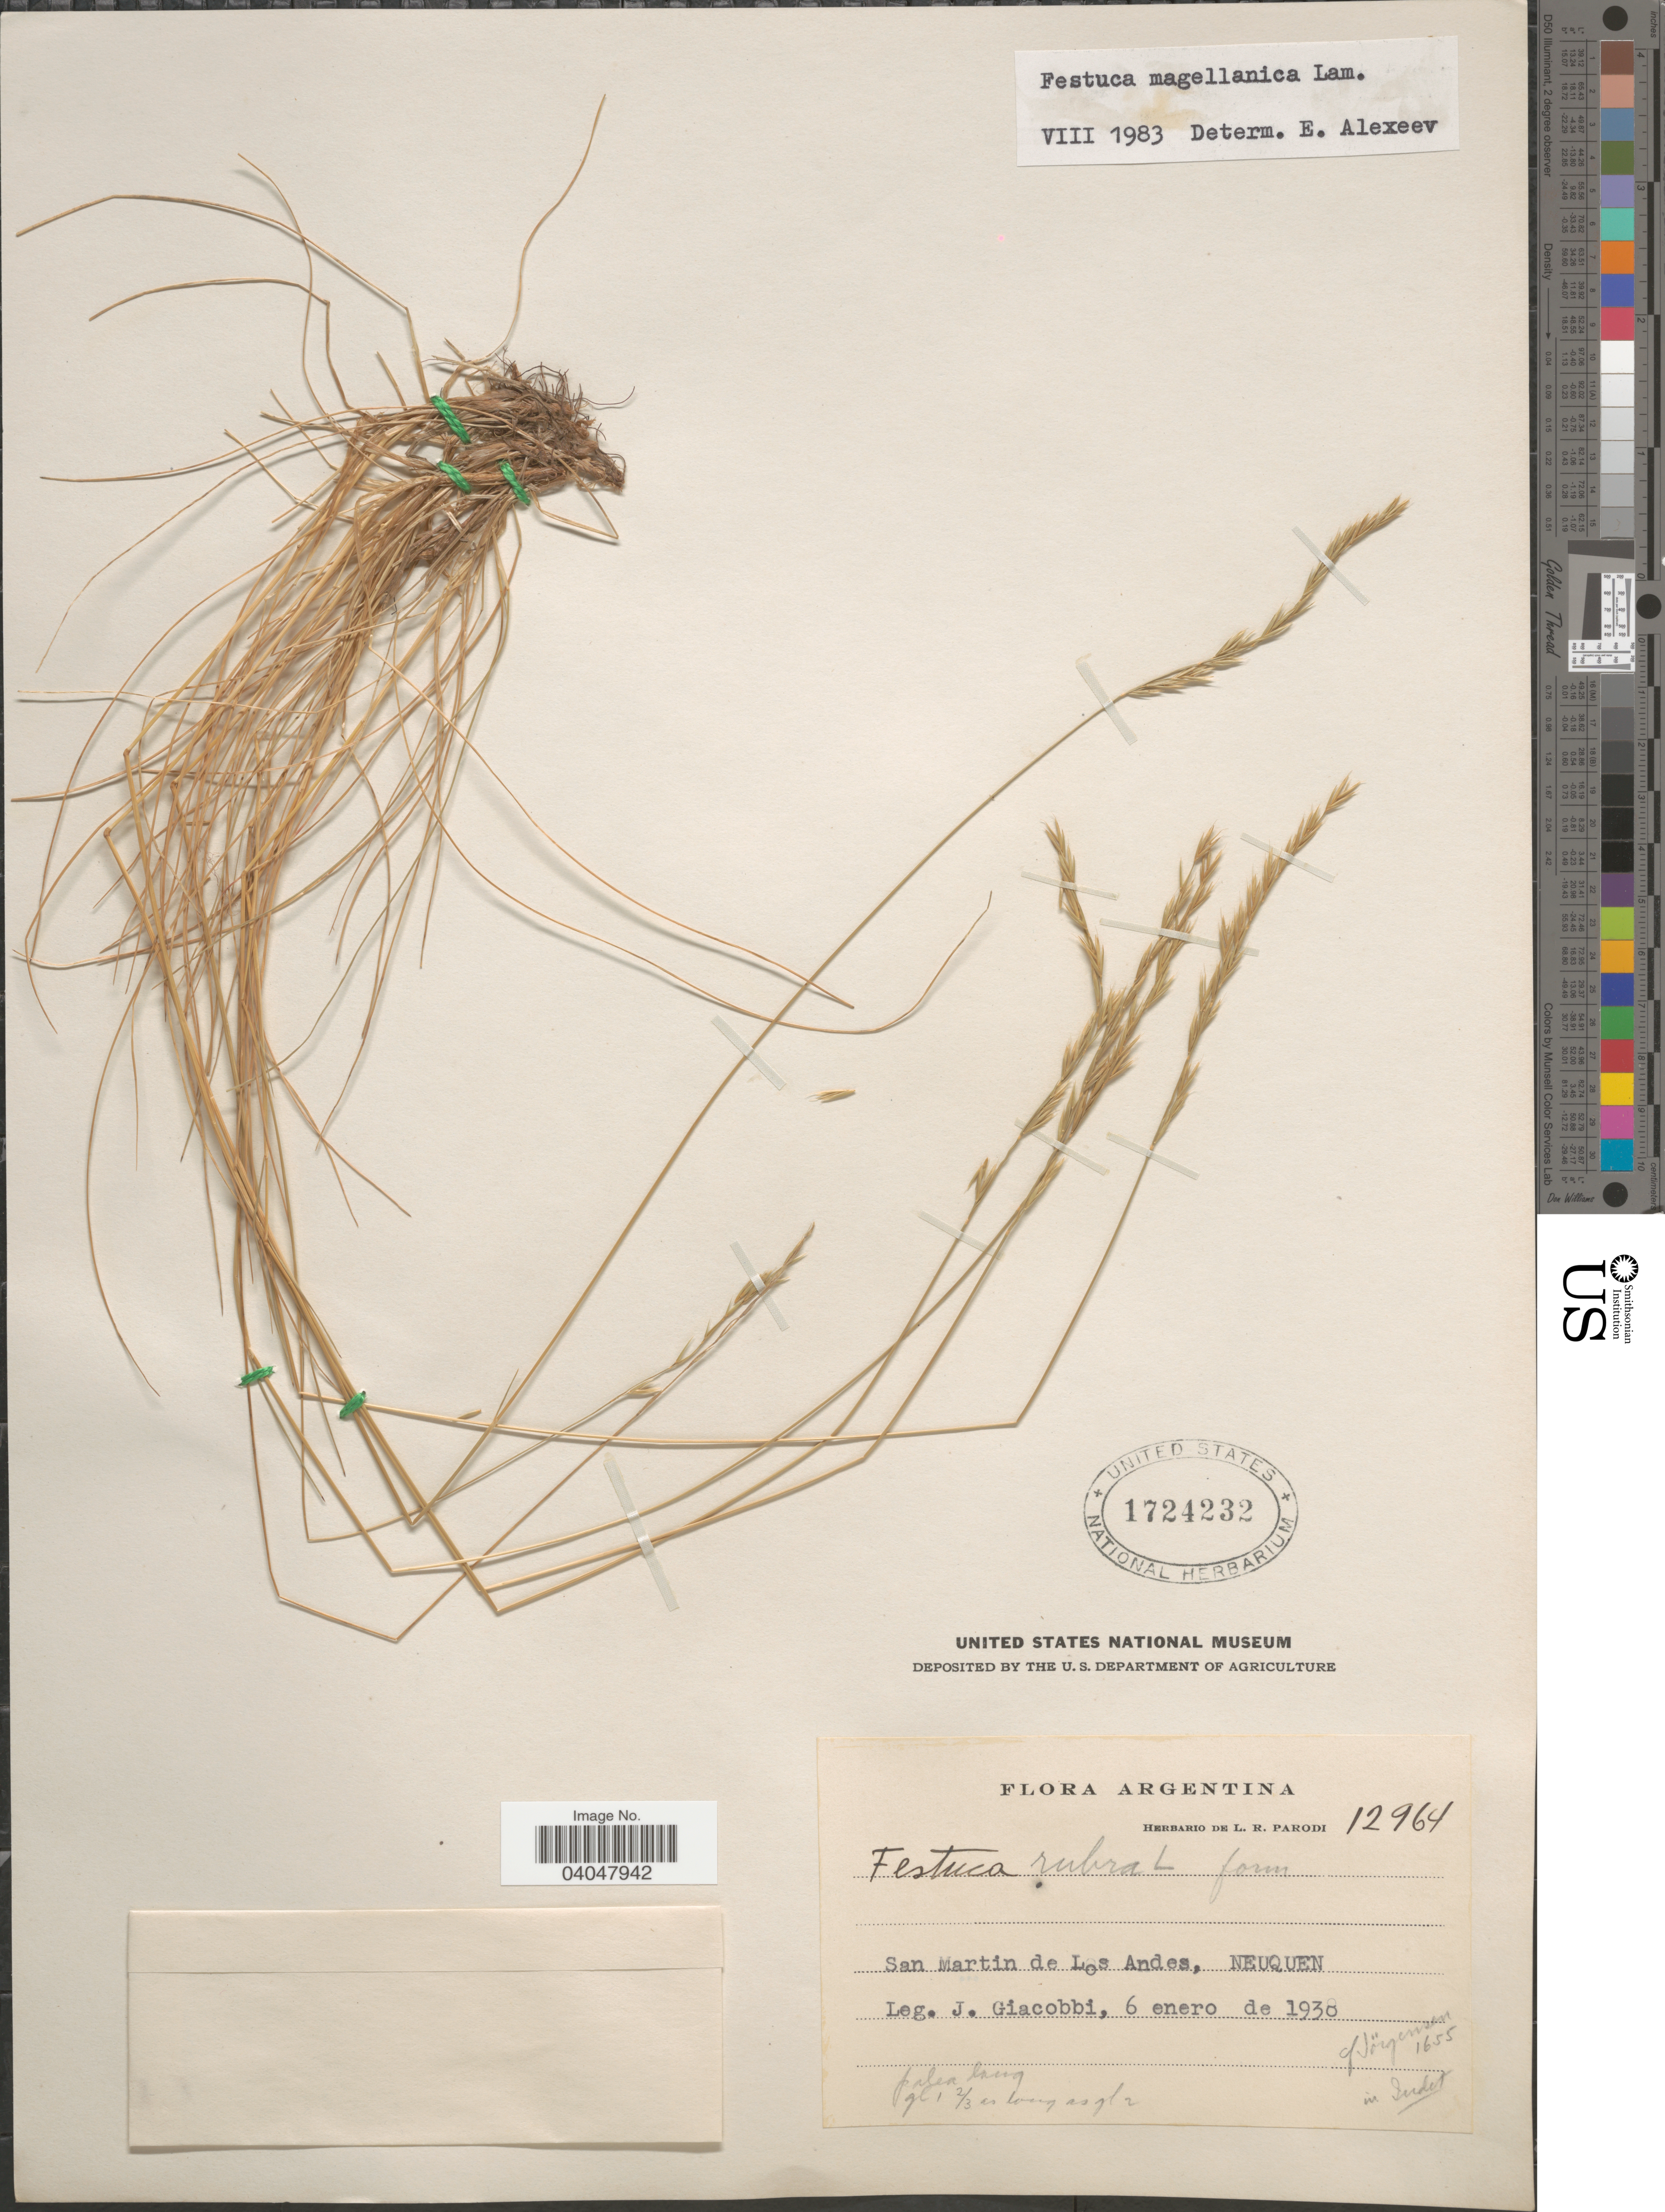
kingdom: Plantae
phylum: Tracheophyta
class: Liliopsida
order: Poales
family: Poaceae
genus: Festuca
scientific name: Festuca magellanica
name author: Lam.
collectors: J. Giacobbi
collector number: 12964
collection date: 1938-01-06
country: Argentina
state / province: Neuquen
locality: San Martin de Los Andes.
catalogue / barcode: US 1724232